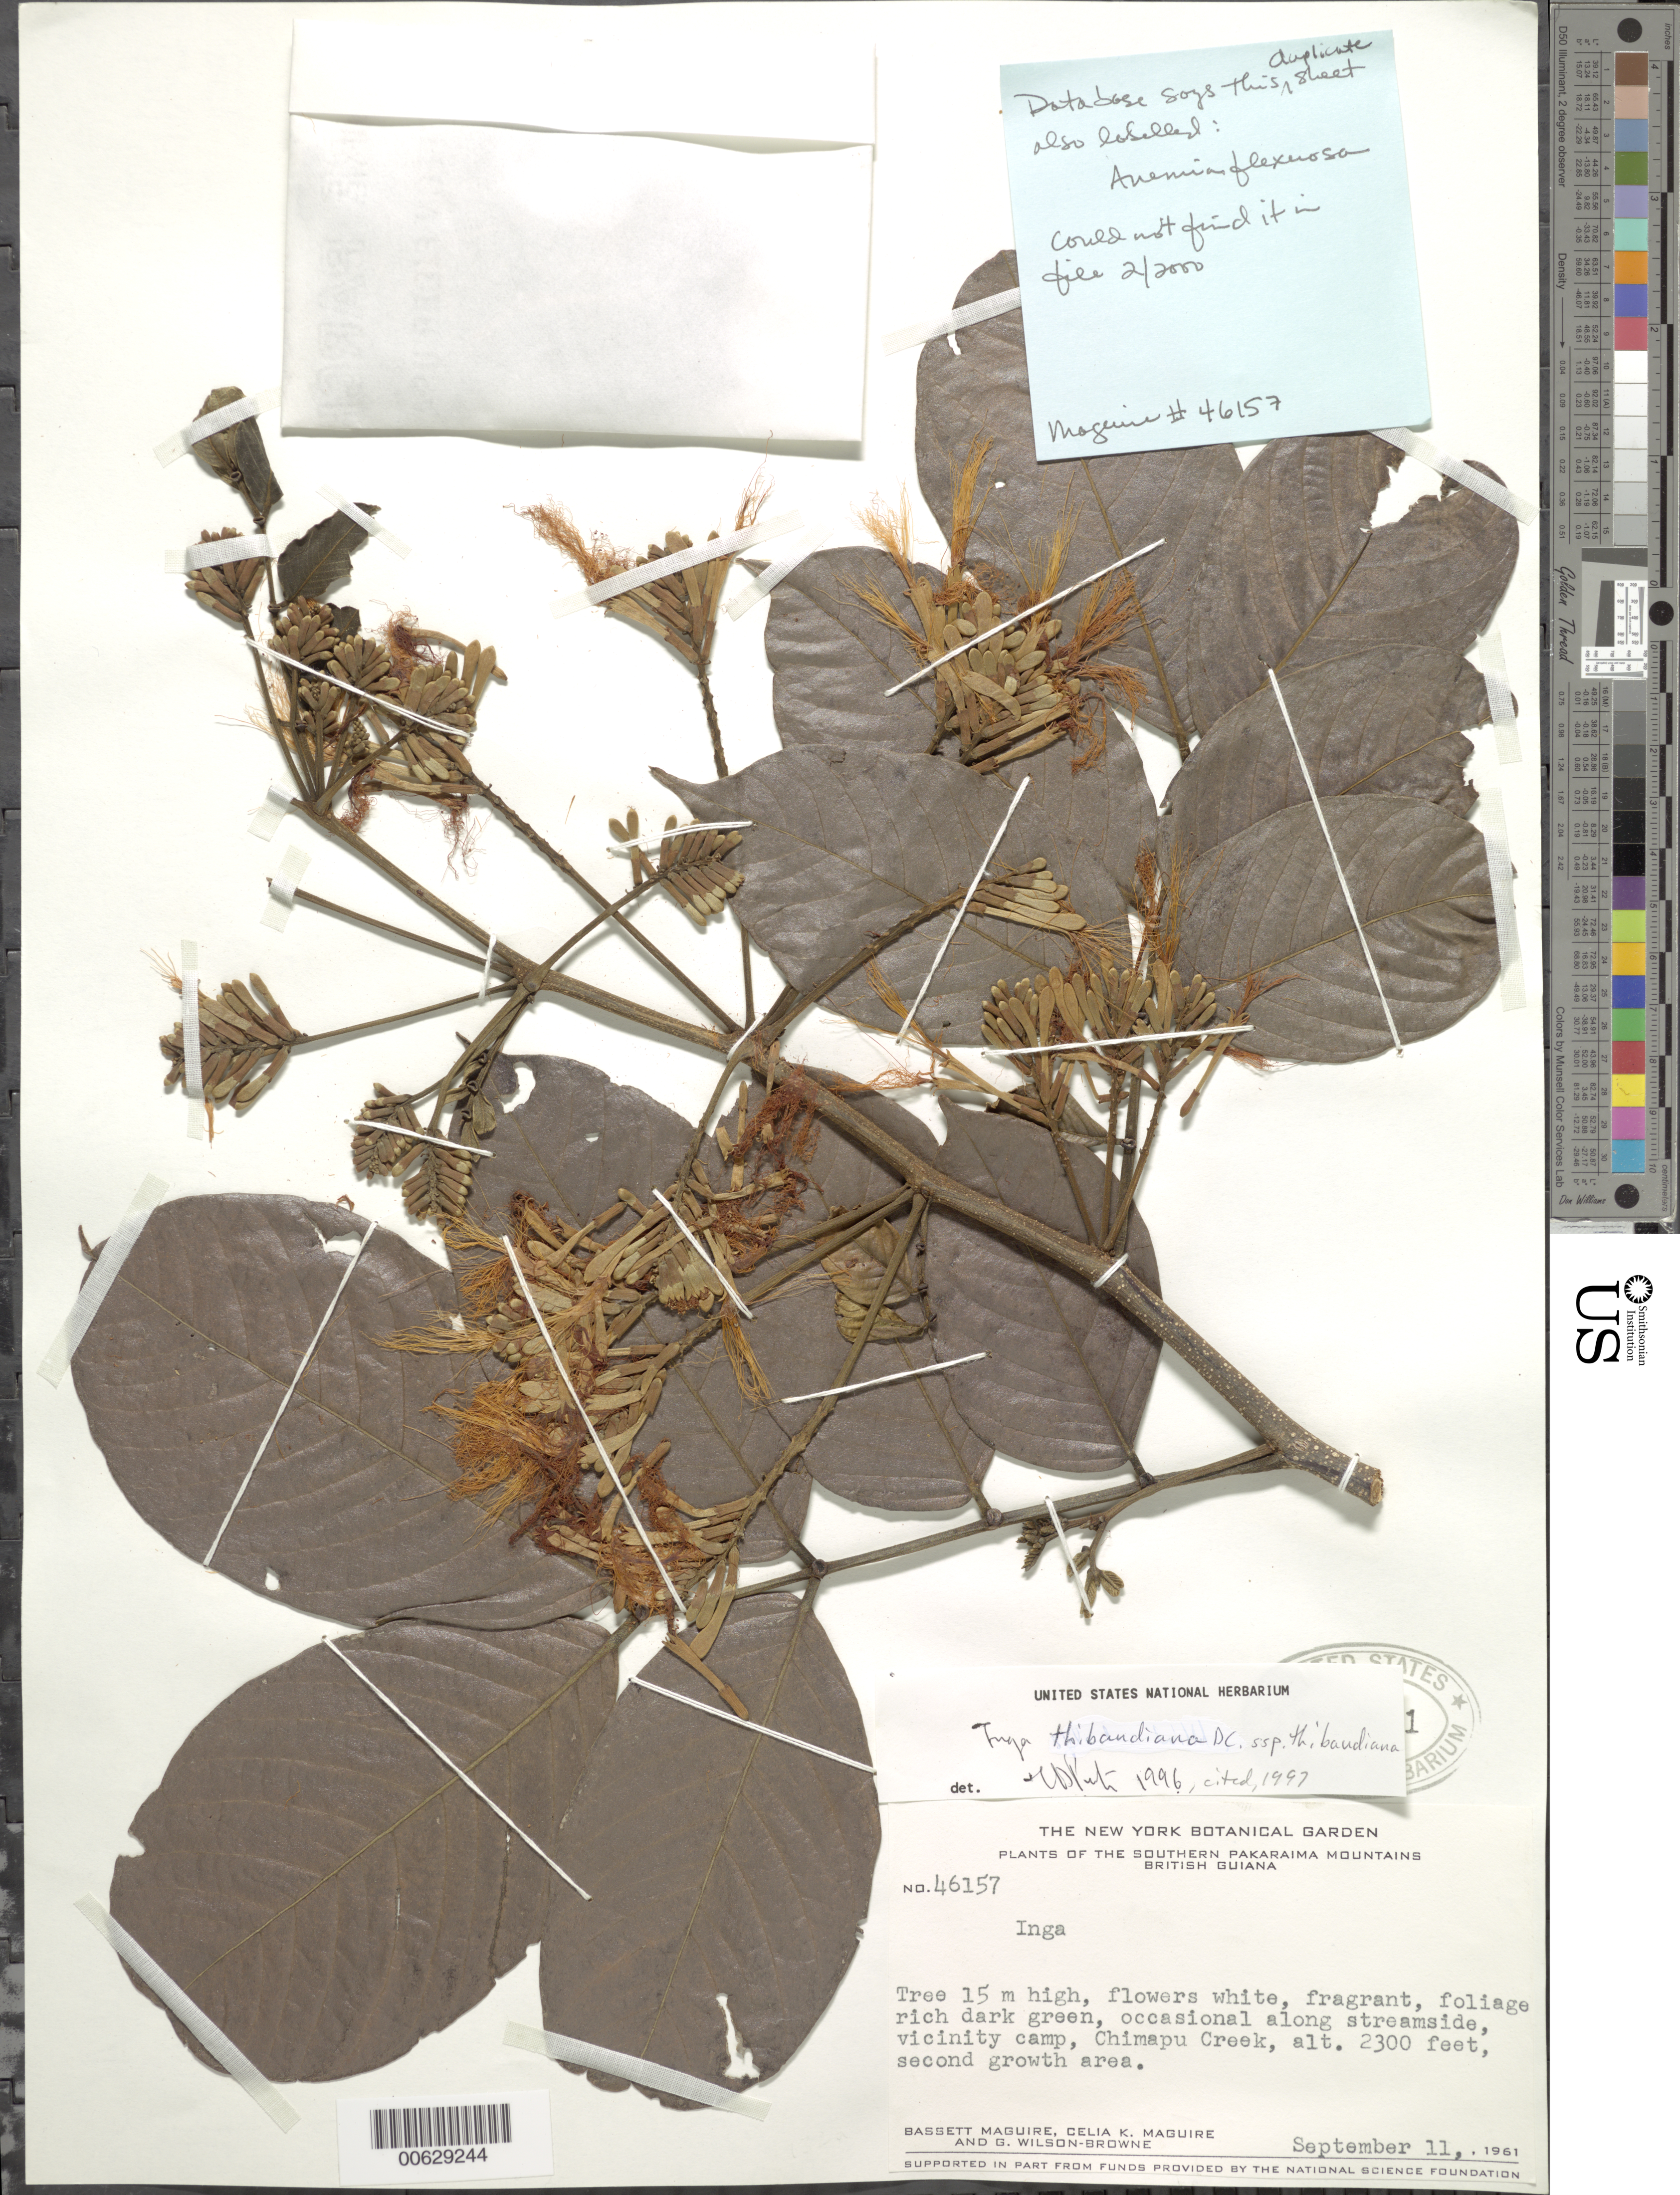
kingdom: Plantae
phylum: Tracheophyta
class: Magnoliopsida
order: Fabales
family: Fabaceae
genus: Inga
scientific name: Inga thibaudiana subsp. thibaudiana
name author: DC.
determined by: Pennington, T. D., (K)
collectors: B. Maguire, C. K. Maguire & G. Wilson-Browne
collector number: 46157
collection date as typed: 11-Sep-61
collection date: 1961-09-11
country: Guyana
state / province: Potaro-Siparuni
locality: Chimapu Creek, Pakaraima Mts., vic camp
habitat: Along streamside, second growth area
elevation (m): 701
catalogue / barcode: US 2400681